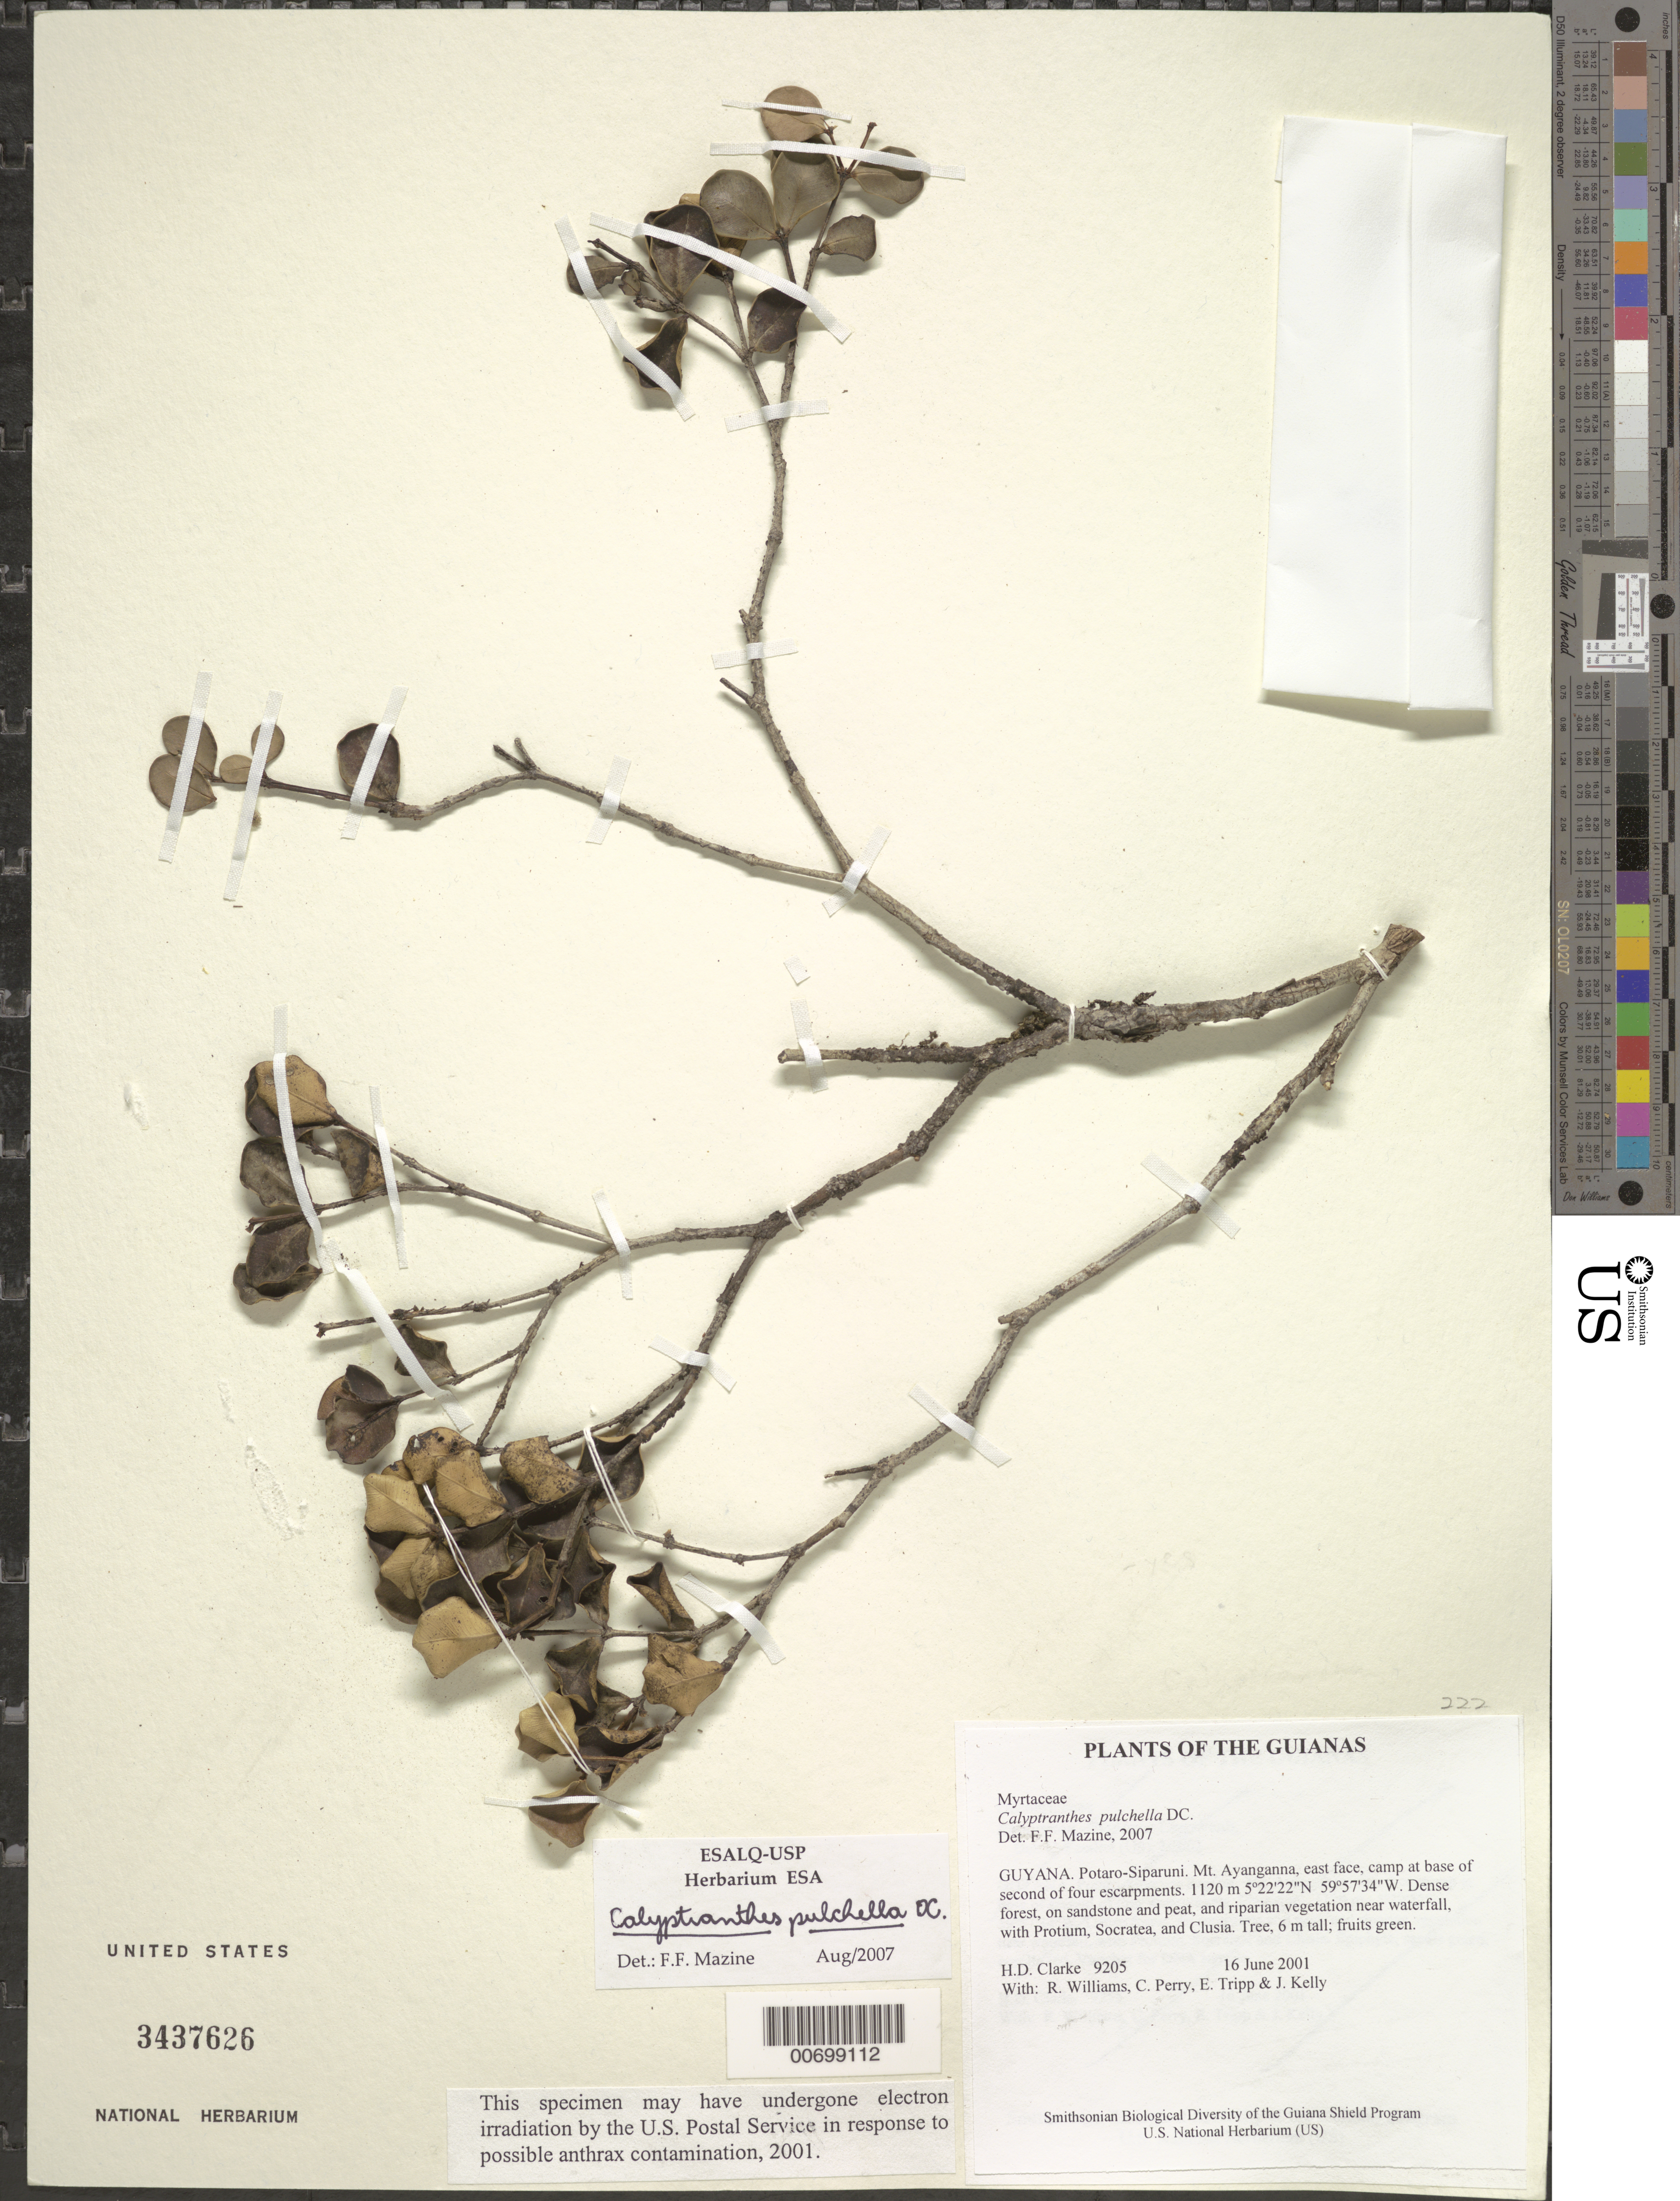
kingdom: Plantae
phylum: Tracheophyta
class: Magnoliopsida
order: Myrtales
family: Myrtaceae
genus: Myrcia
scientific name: Myrcia pulchella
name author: (DC.) A.R. Lourenço & E. Lucas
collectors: H. D. Clarke, R. Williams, C. Perry, E. Tripp & J. Kelly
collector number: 9205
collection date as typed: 16 June 2001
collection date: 2001-06-16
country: Guyana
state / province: Potaro-Siparuni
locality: Mt. Ayanganna, east face, camp at base of second of four escarpments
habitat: Dense forest, on sandstone and peat, and riparian vegetation near waterfall, with Protium, Socratea, and Clusia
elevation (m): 1120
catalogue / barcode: US 3437626